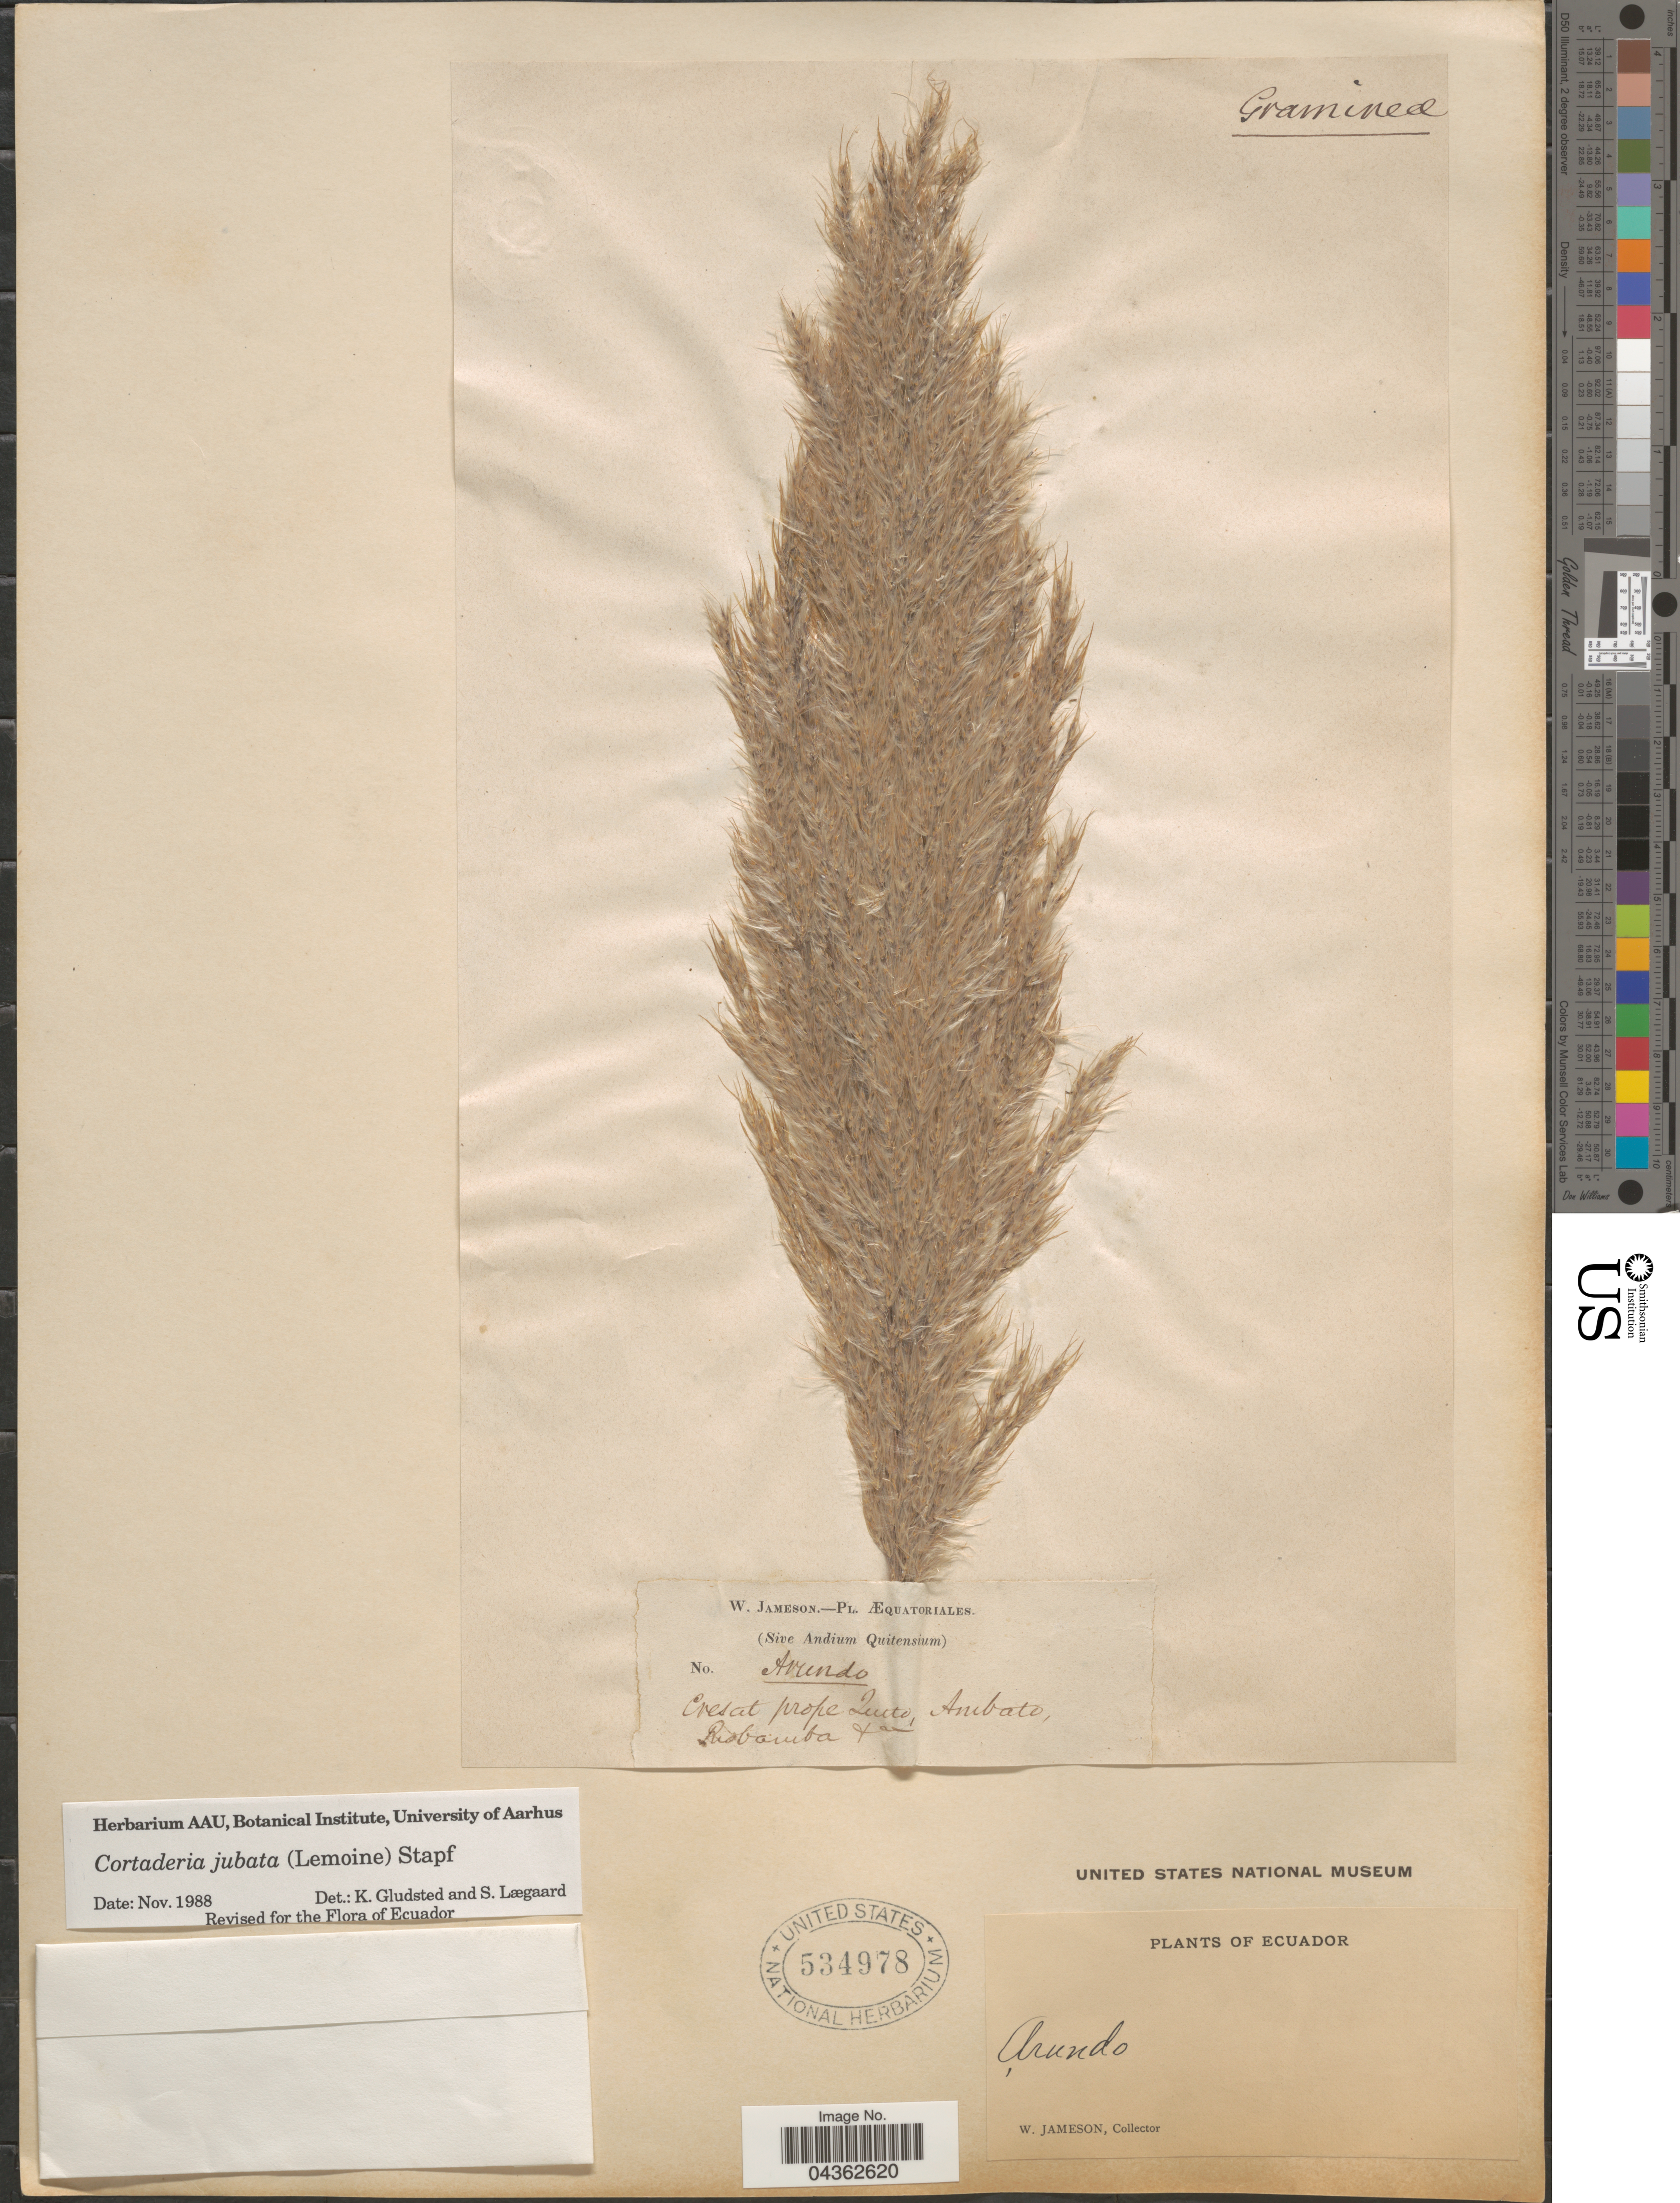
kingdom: Plantae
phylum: Tracheophyta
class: Liliopsida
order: Poales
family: Poaceae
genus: Cortaderia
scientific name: Cortaderia jubata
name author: (Lemoine) Stapf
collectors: W. Jameson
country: Ecuador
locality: Æquatoriales. (Sive Andium Quitensium). Crescit prope Quito, Ambato, Riobamba.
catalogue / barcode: US 534978